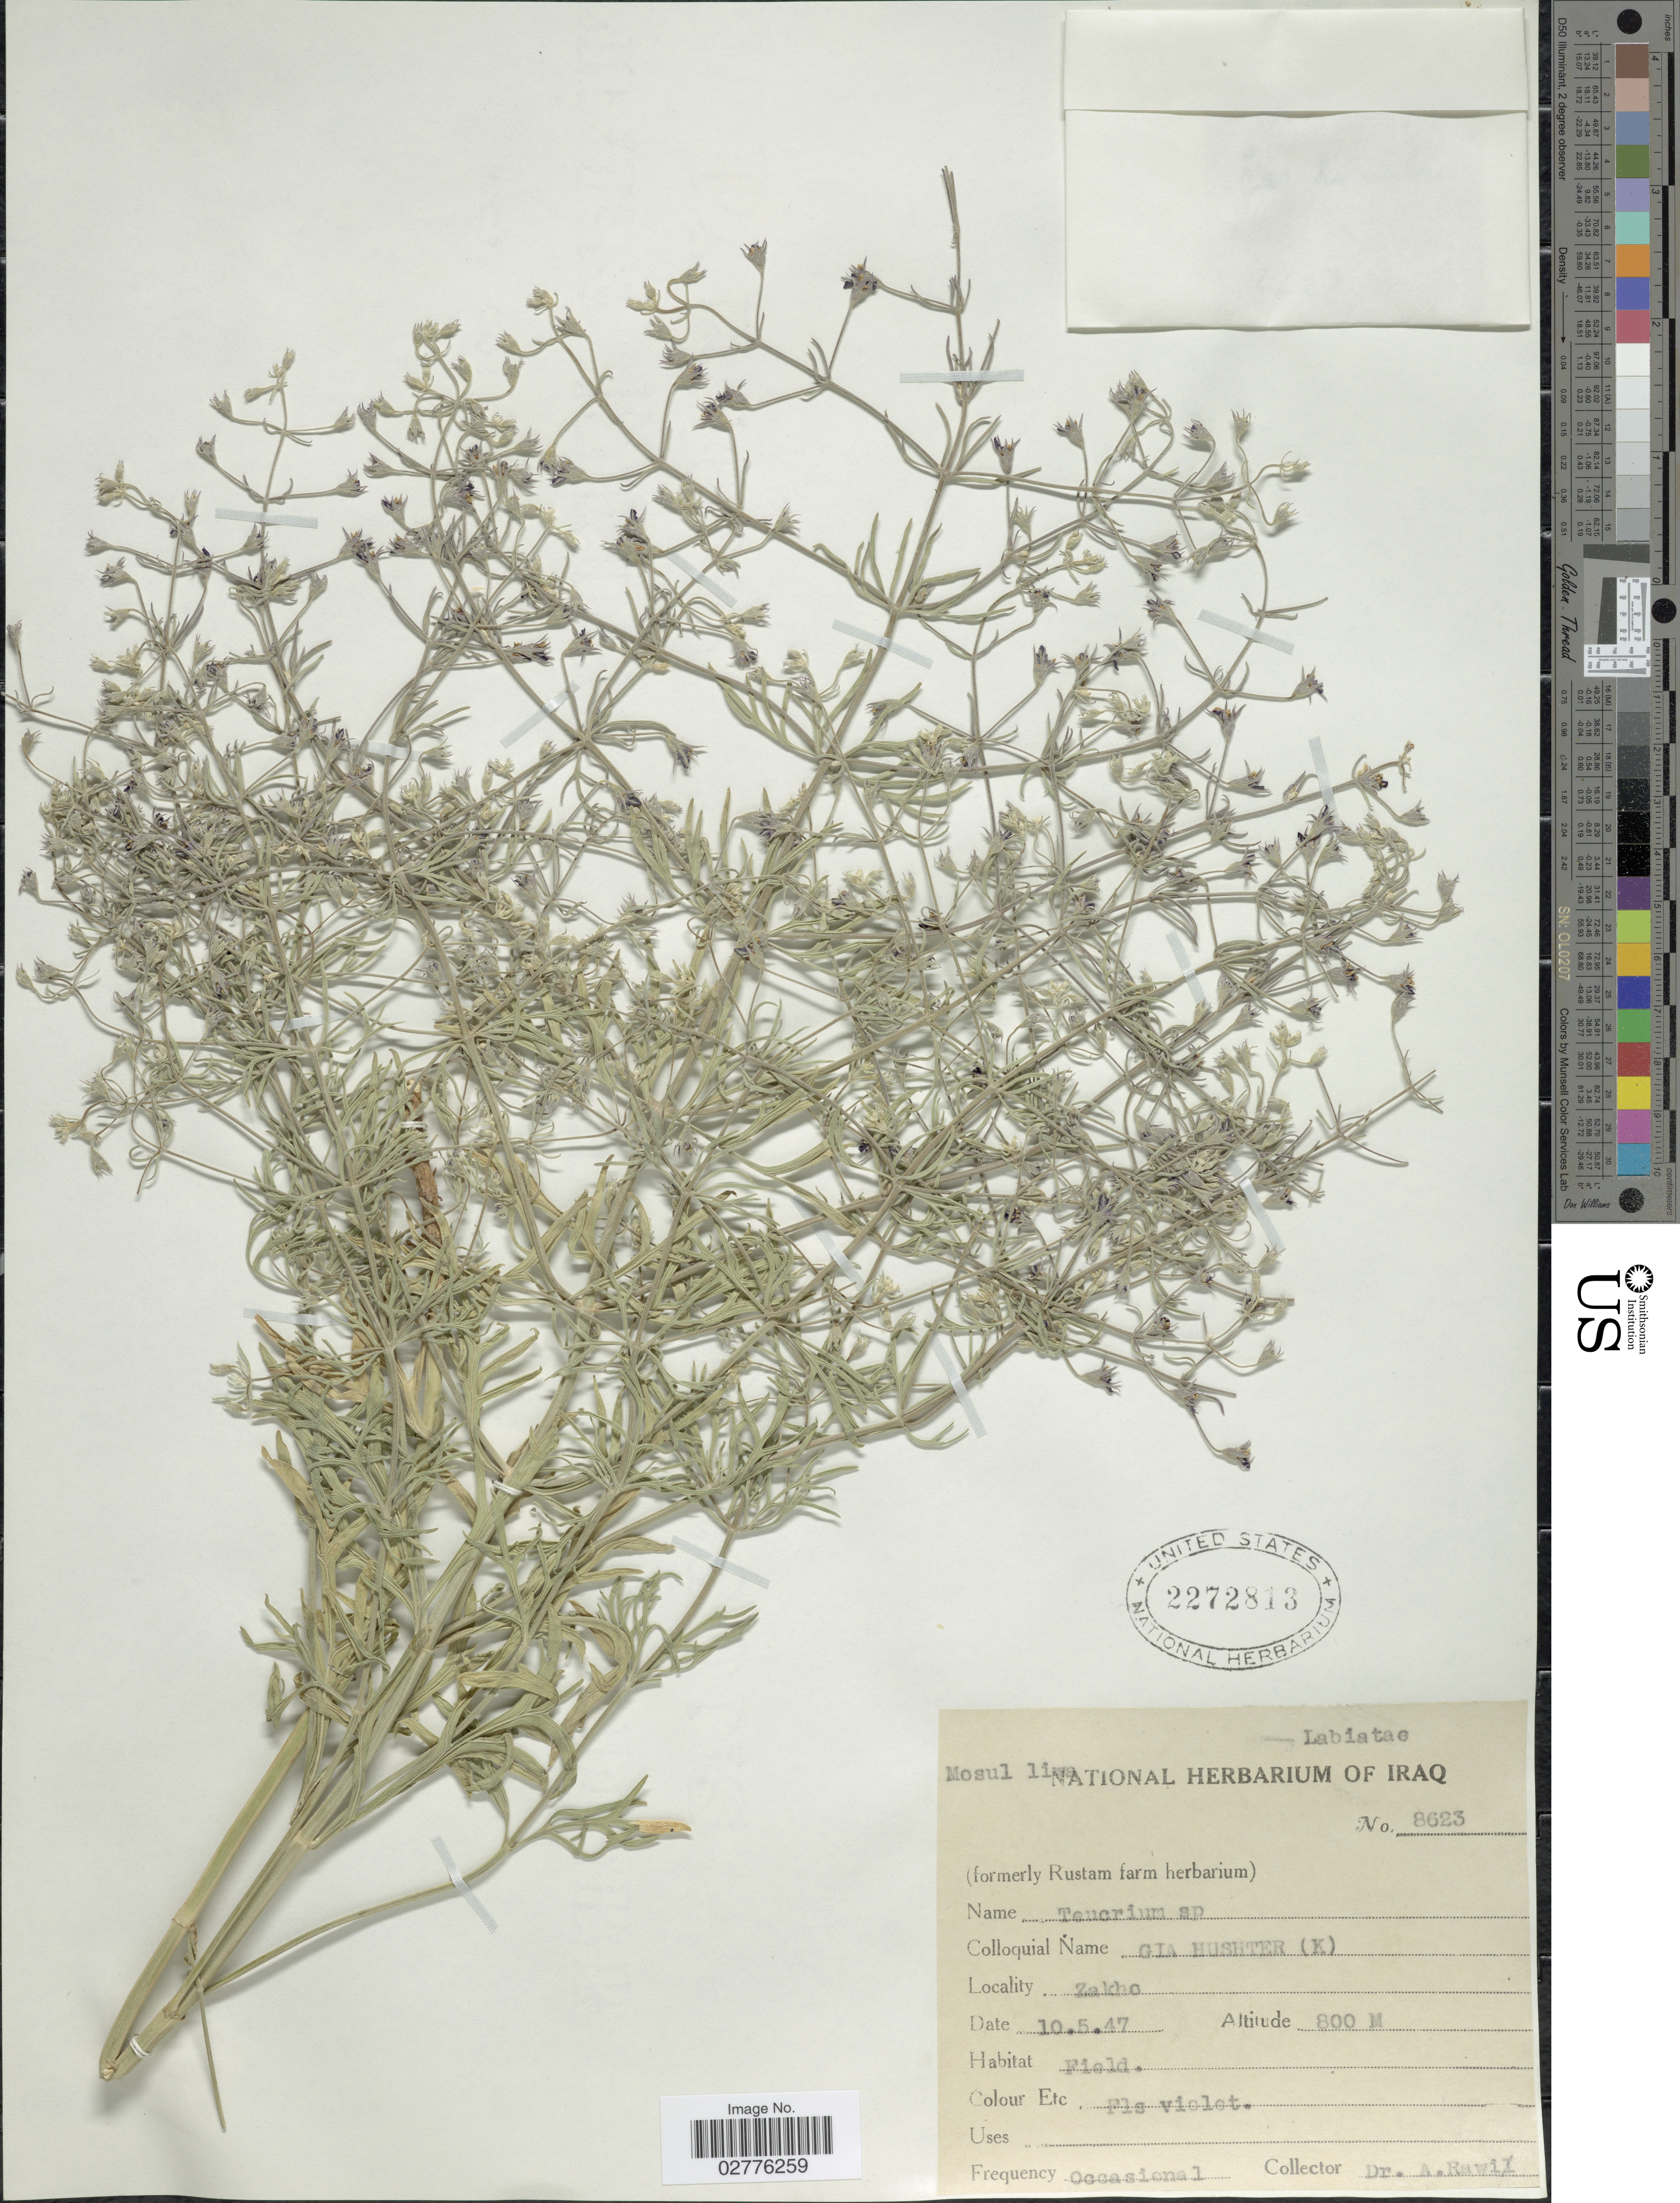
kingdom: Plantae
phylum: Tracheophyta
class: Magnoliopsida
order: Lamiales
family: Lamiaceae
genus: Teucrium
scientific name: Teucrium sp.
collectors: A. Rawi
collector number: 8623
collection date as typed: Transcribed d/m/y: 10/5/47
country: Iraq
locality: Zakho, Mosul liwa.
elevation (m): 800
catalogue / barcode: US 2272813